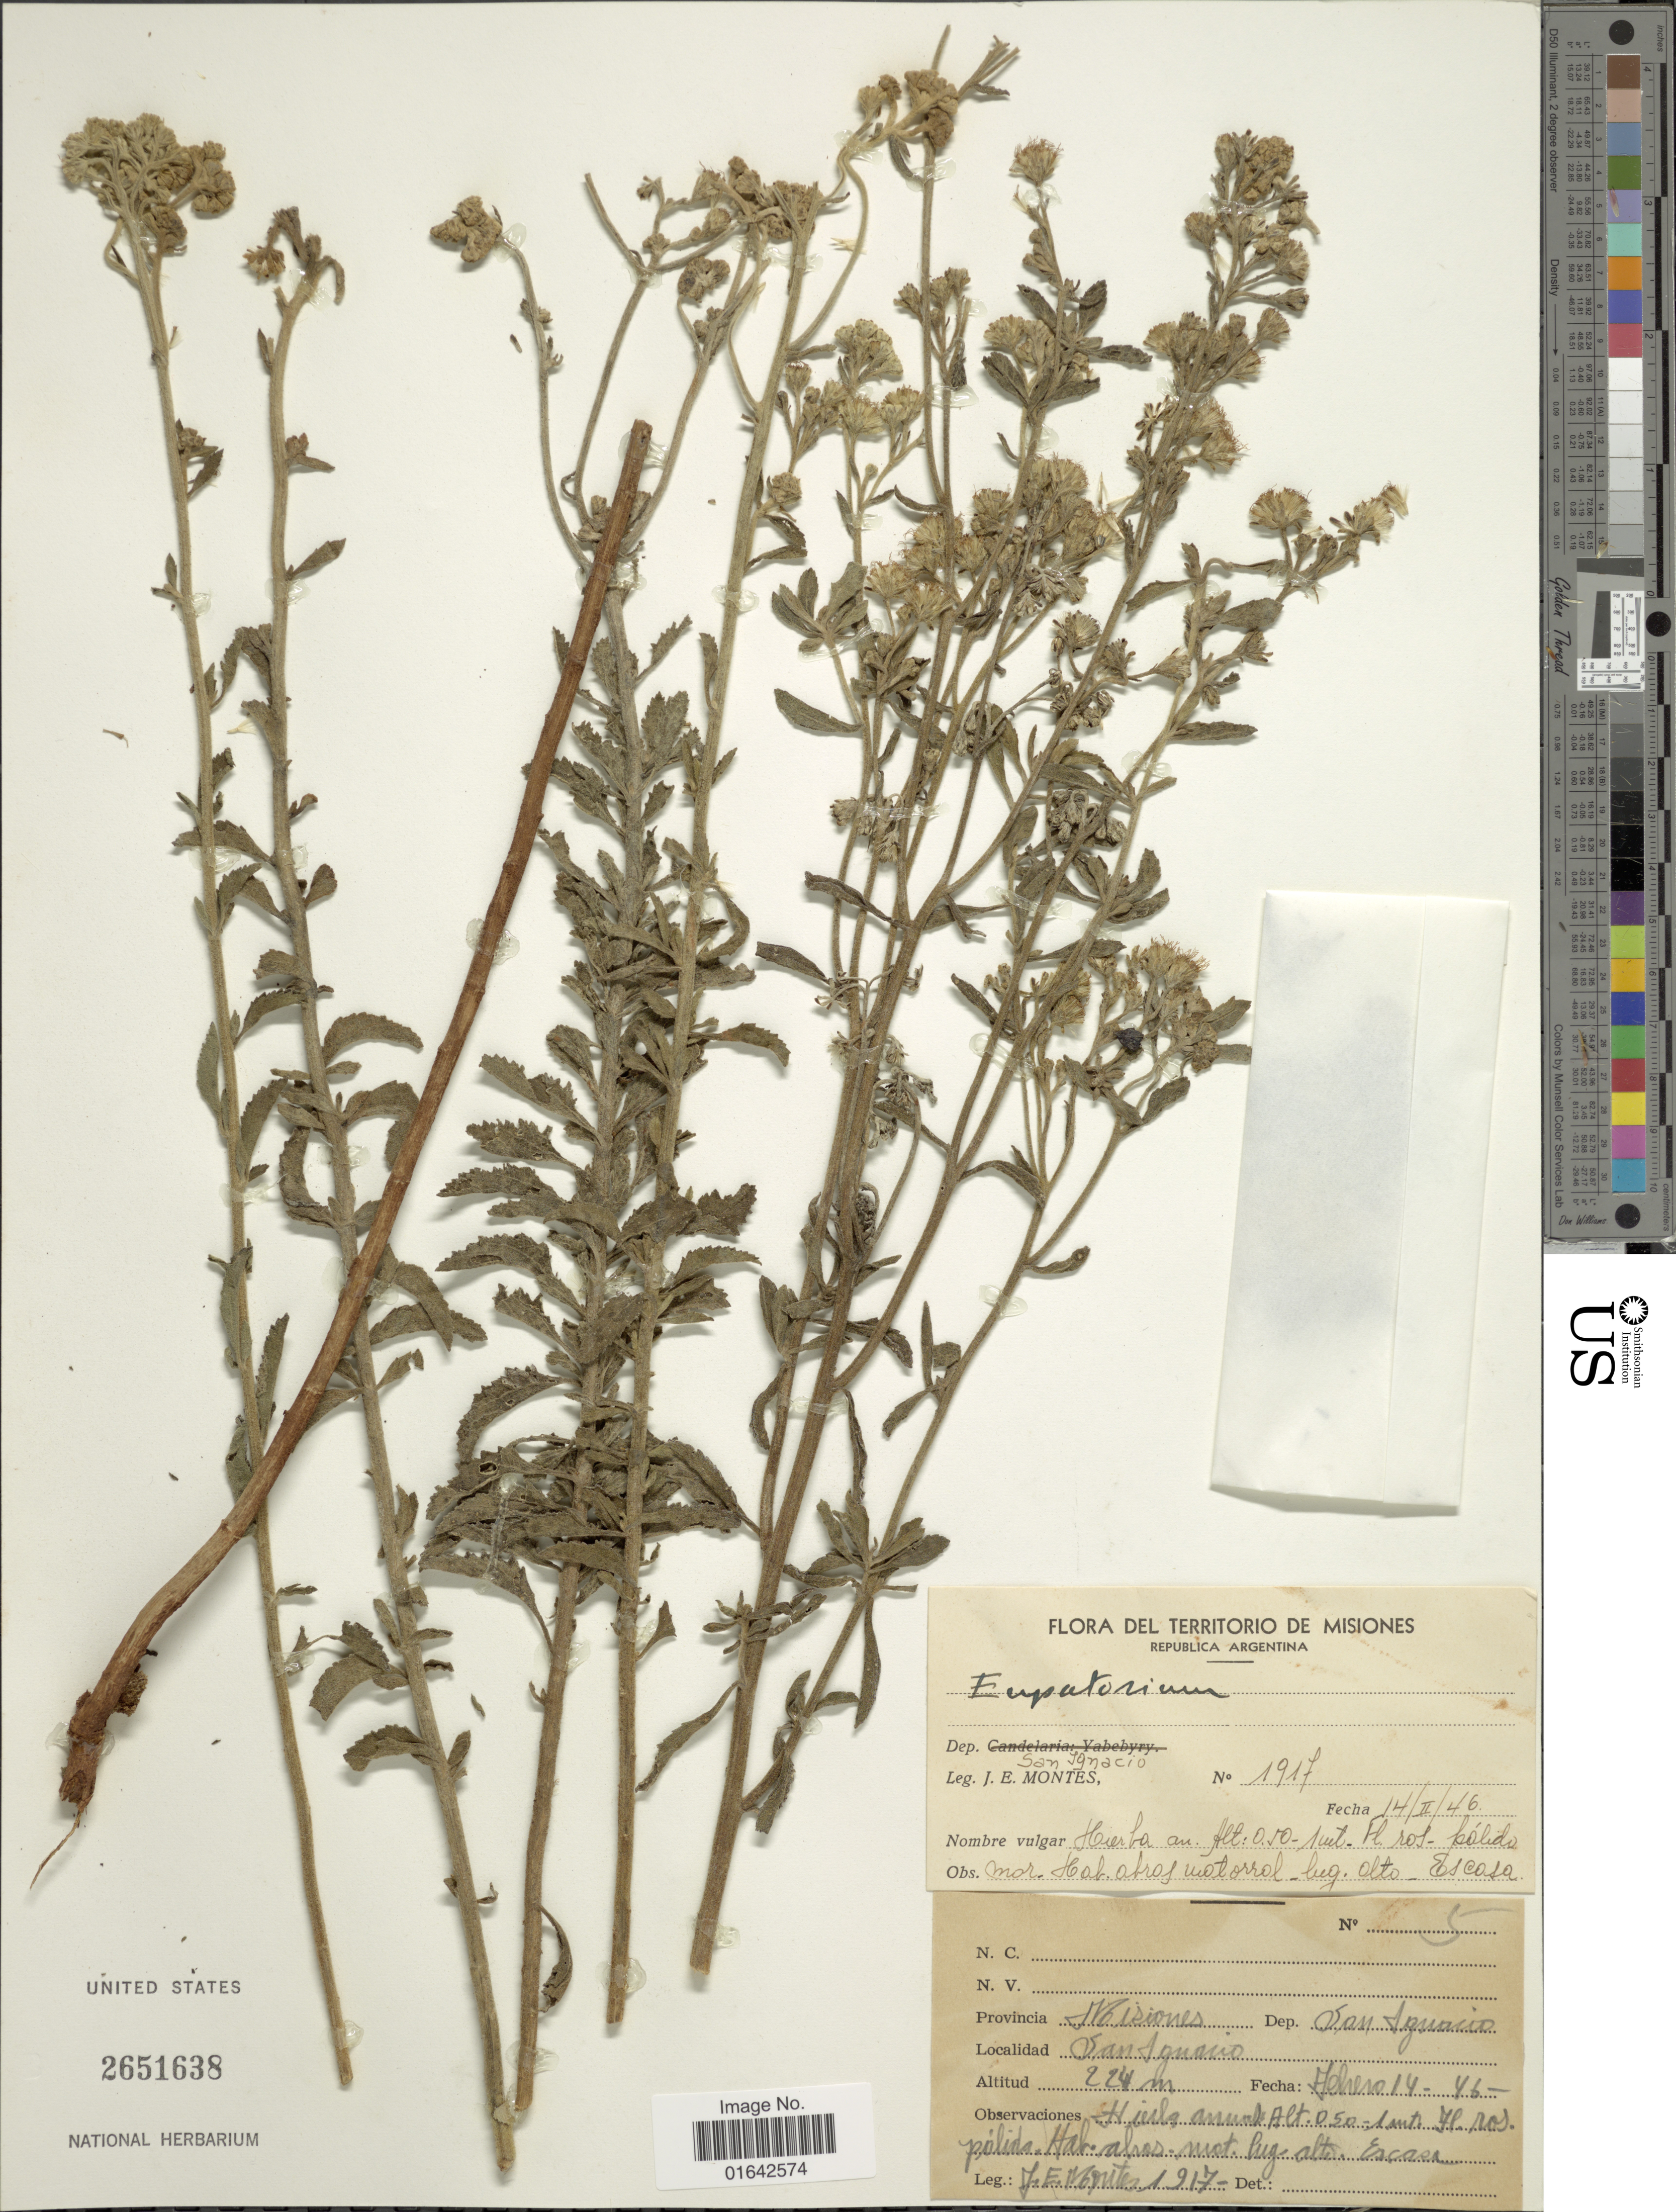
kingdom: Plantae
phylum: Tracheophyta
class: Magnoliopsida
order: Asterales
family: Asteraceae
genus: Gyptis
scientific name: Gyptis crassipes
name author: (Hieron.) R.M. King & H. Rob.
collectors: J. E. Montes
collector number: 1917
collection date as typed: Transcribed d/m/y: 14/2/46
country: Argentina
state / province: Misiones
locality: Dep. San Ignacio, San Ignacio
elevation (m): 224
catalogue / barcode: US 2651638